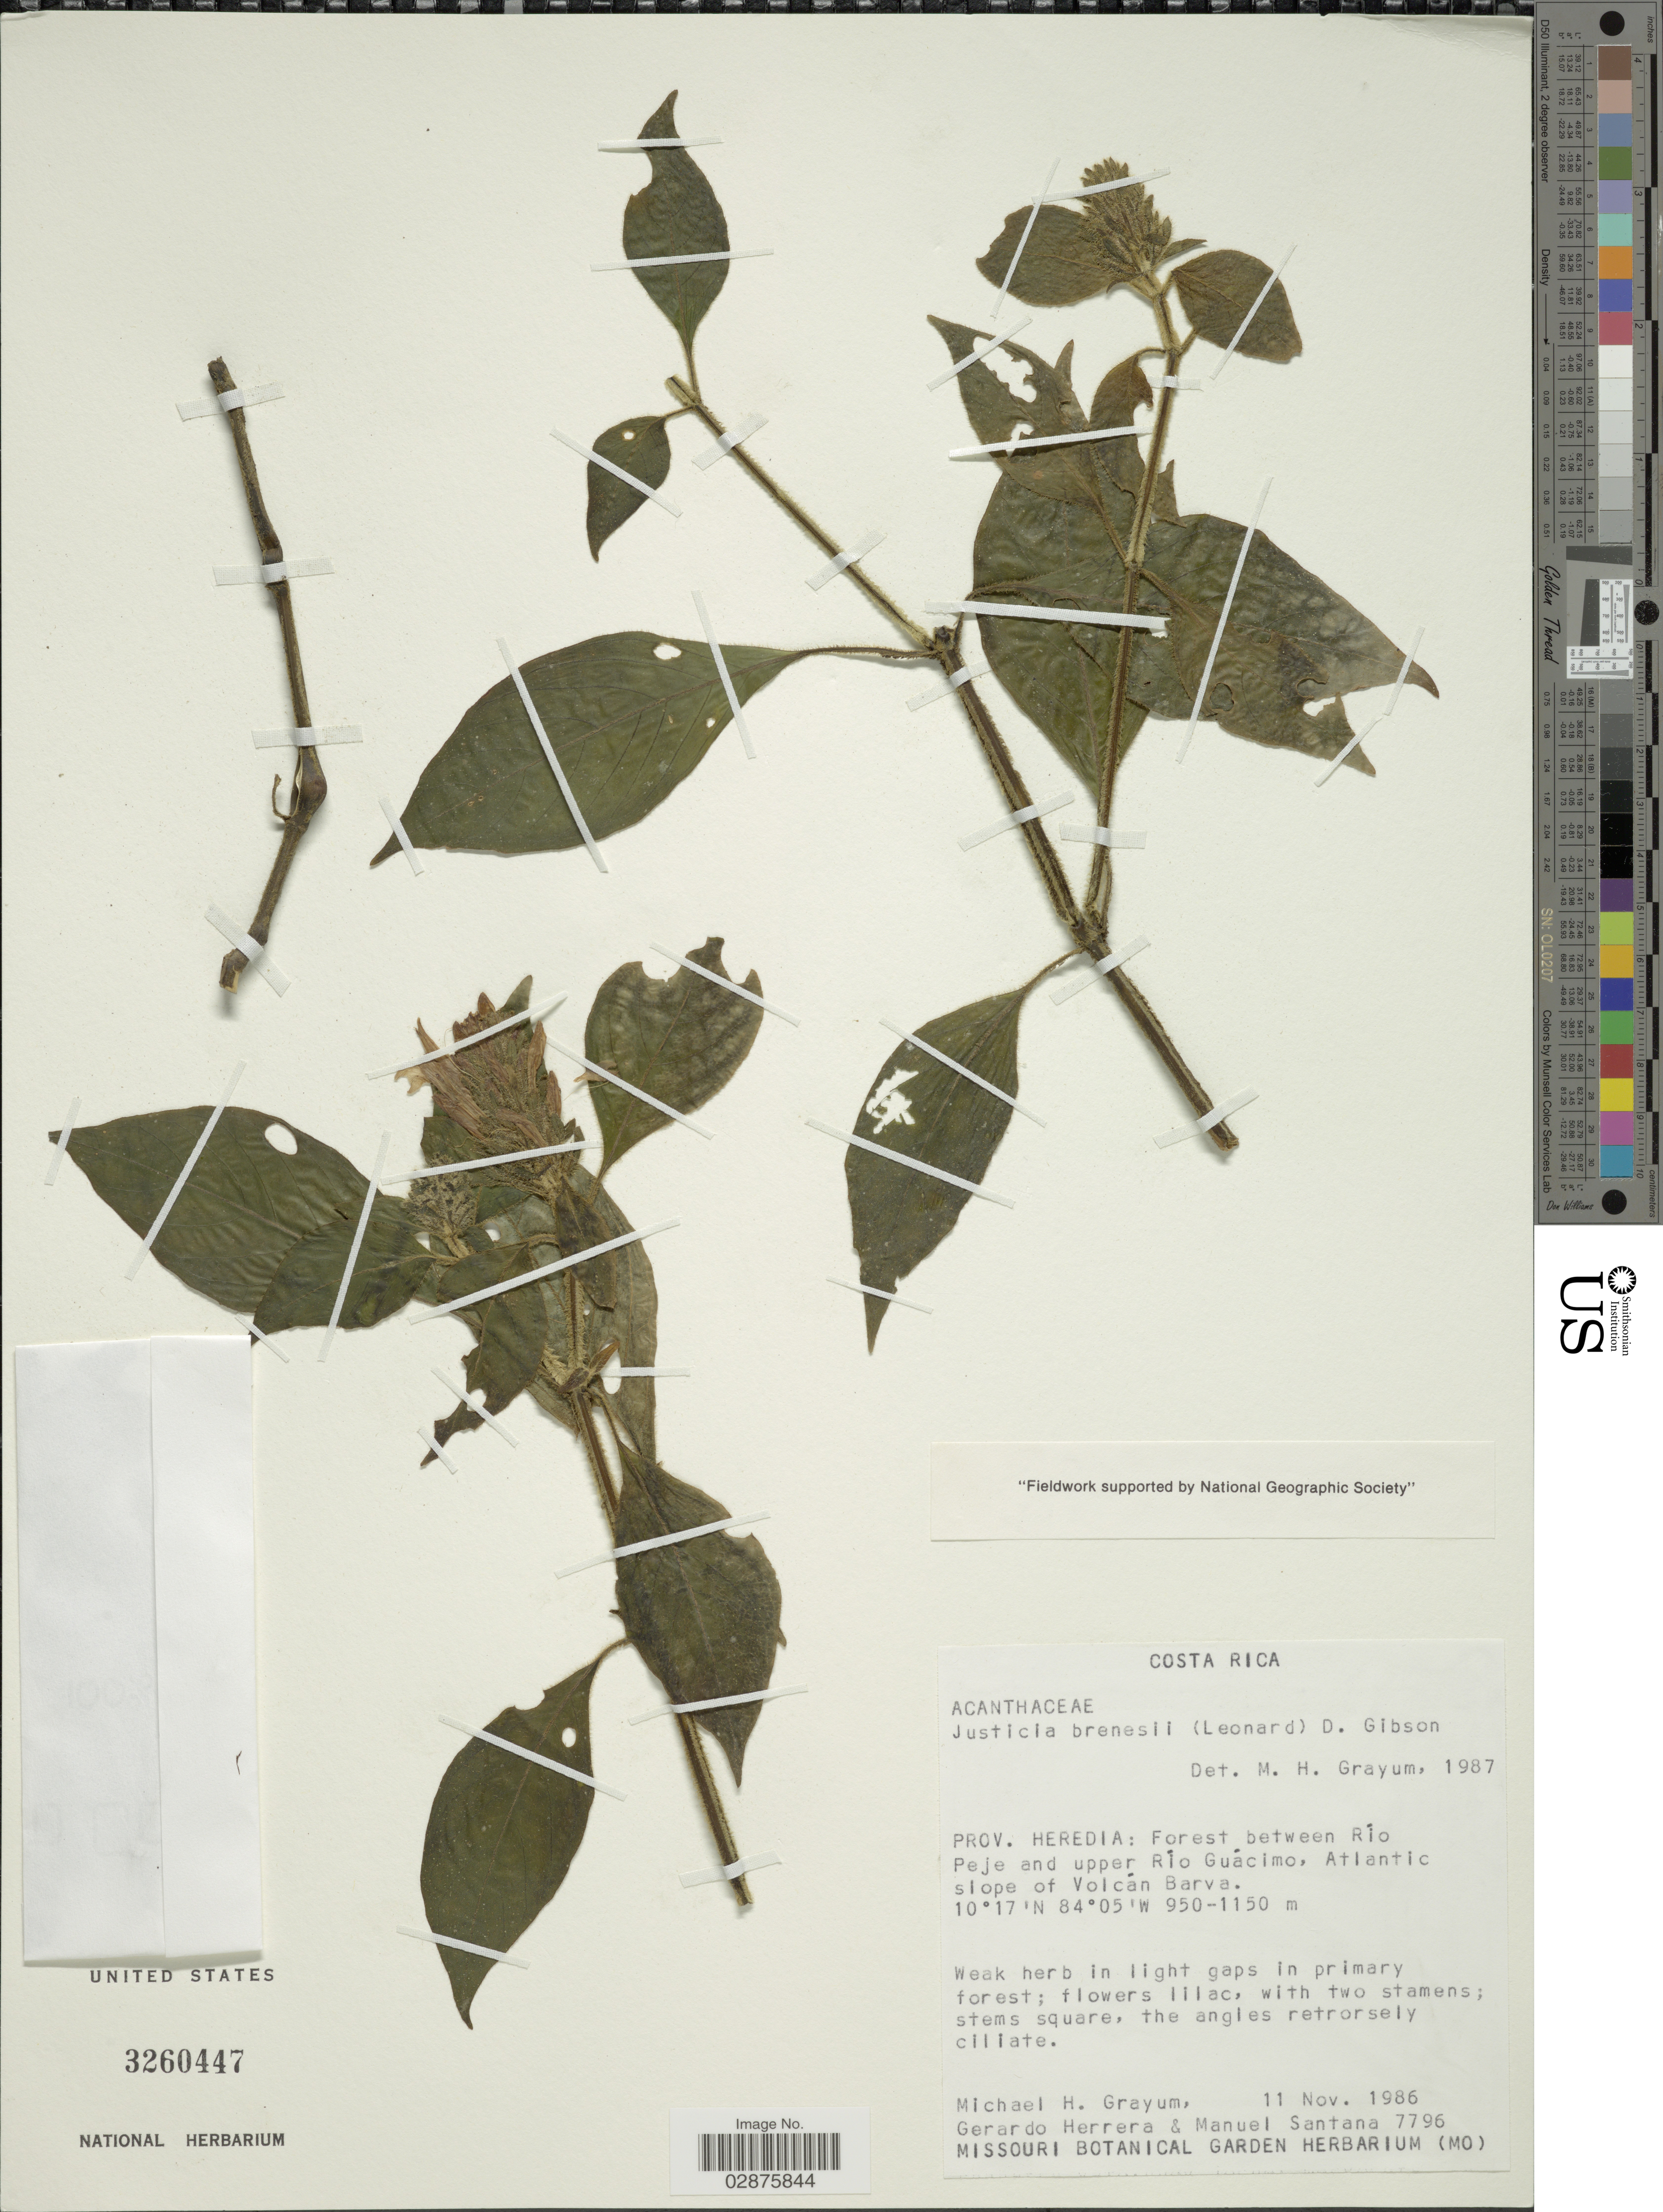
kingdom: Plantae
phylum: Tracheophyta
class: Magnoliopsida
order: Lamiales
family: Acanthaceae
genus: Justicia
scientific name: Justicia brenesii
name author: (Leonard) D.N. Gibson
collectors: M. H. Grayum, G. Herrera & M. Santana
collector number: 7796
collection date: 1986-11-11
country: Costa Rica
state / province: Heredia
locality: Forest between Río Peje and upper Río Guácimo, Atlantic slope of Volcán Barva.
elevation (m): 950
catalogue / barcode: US 3260447